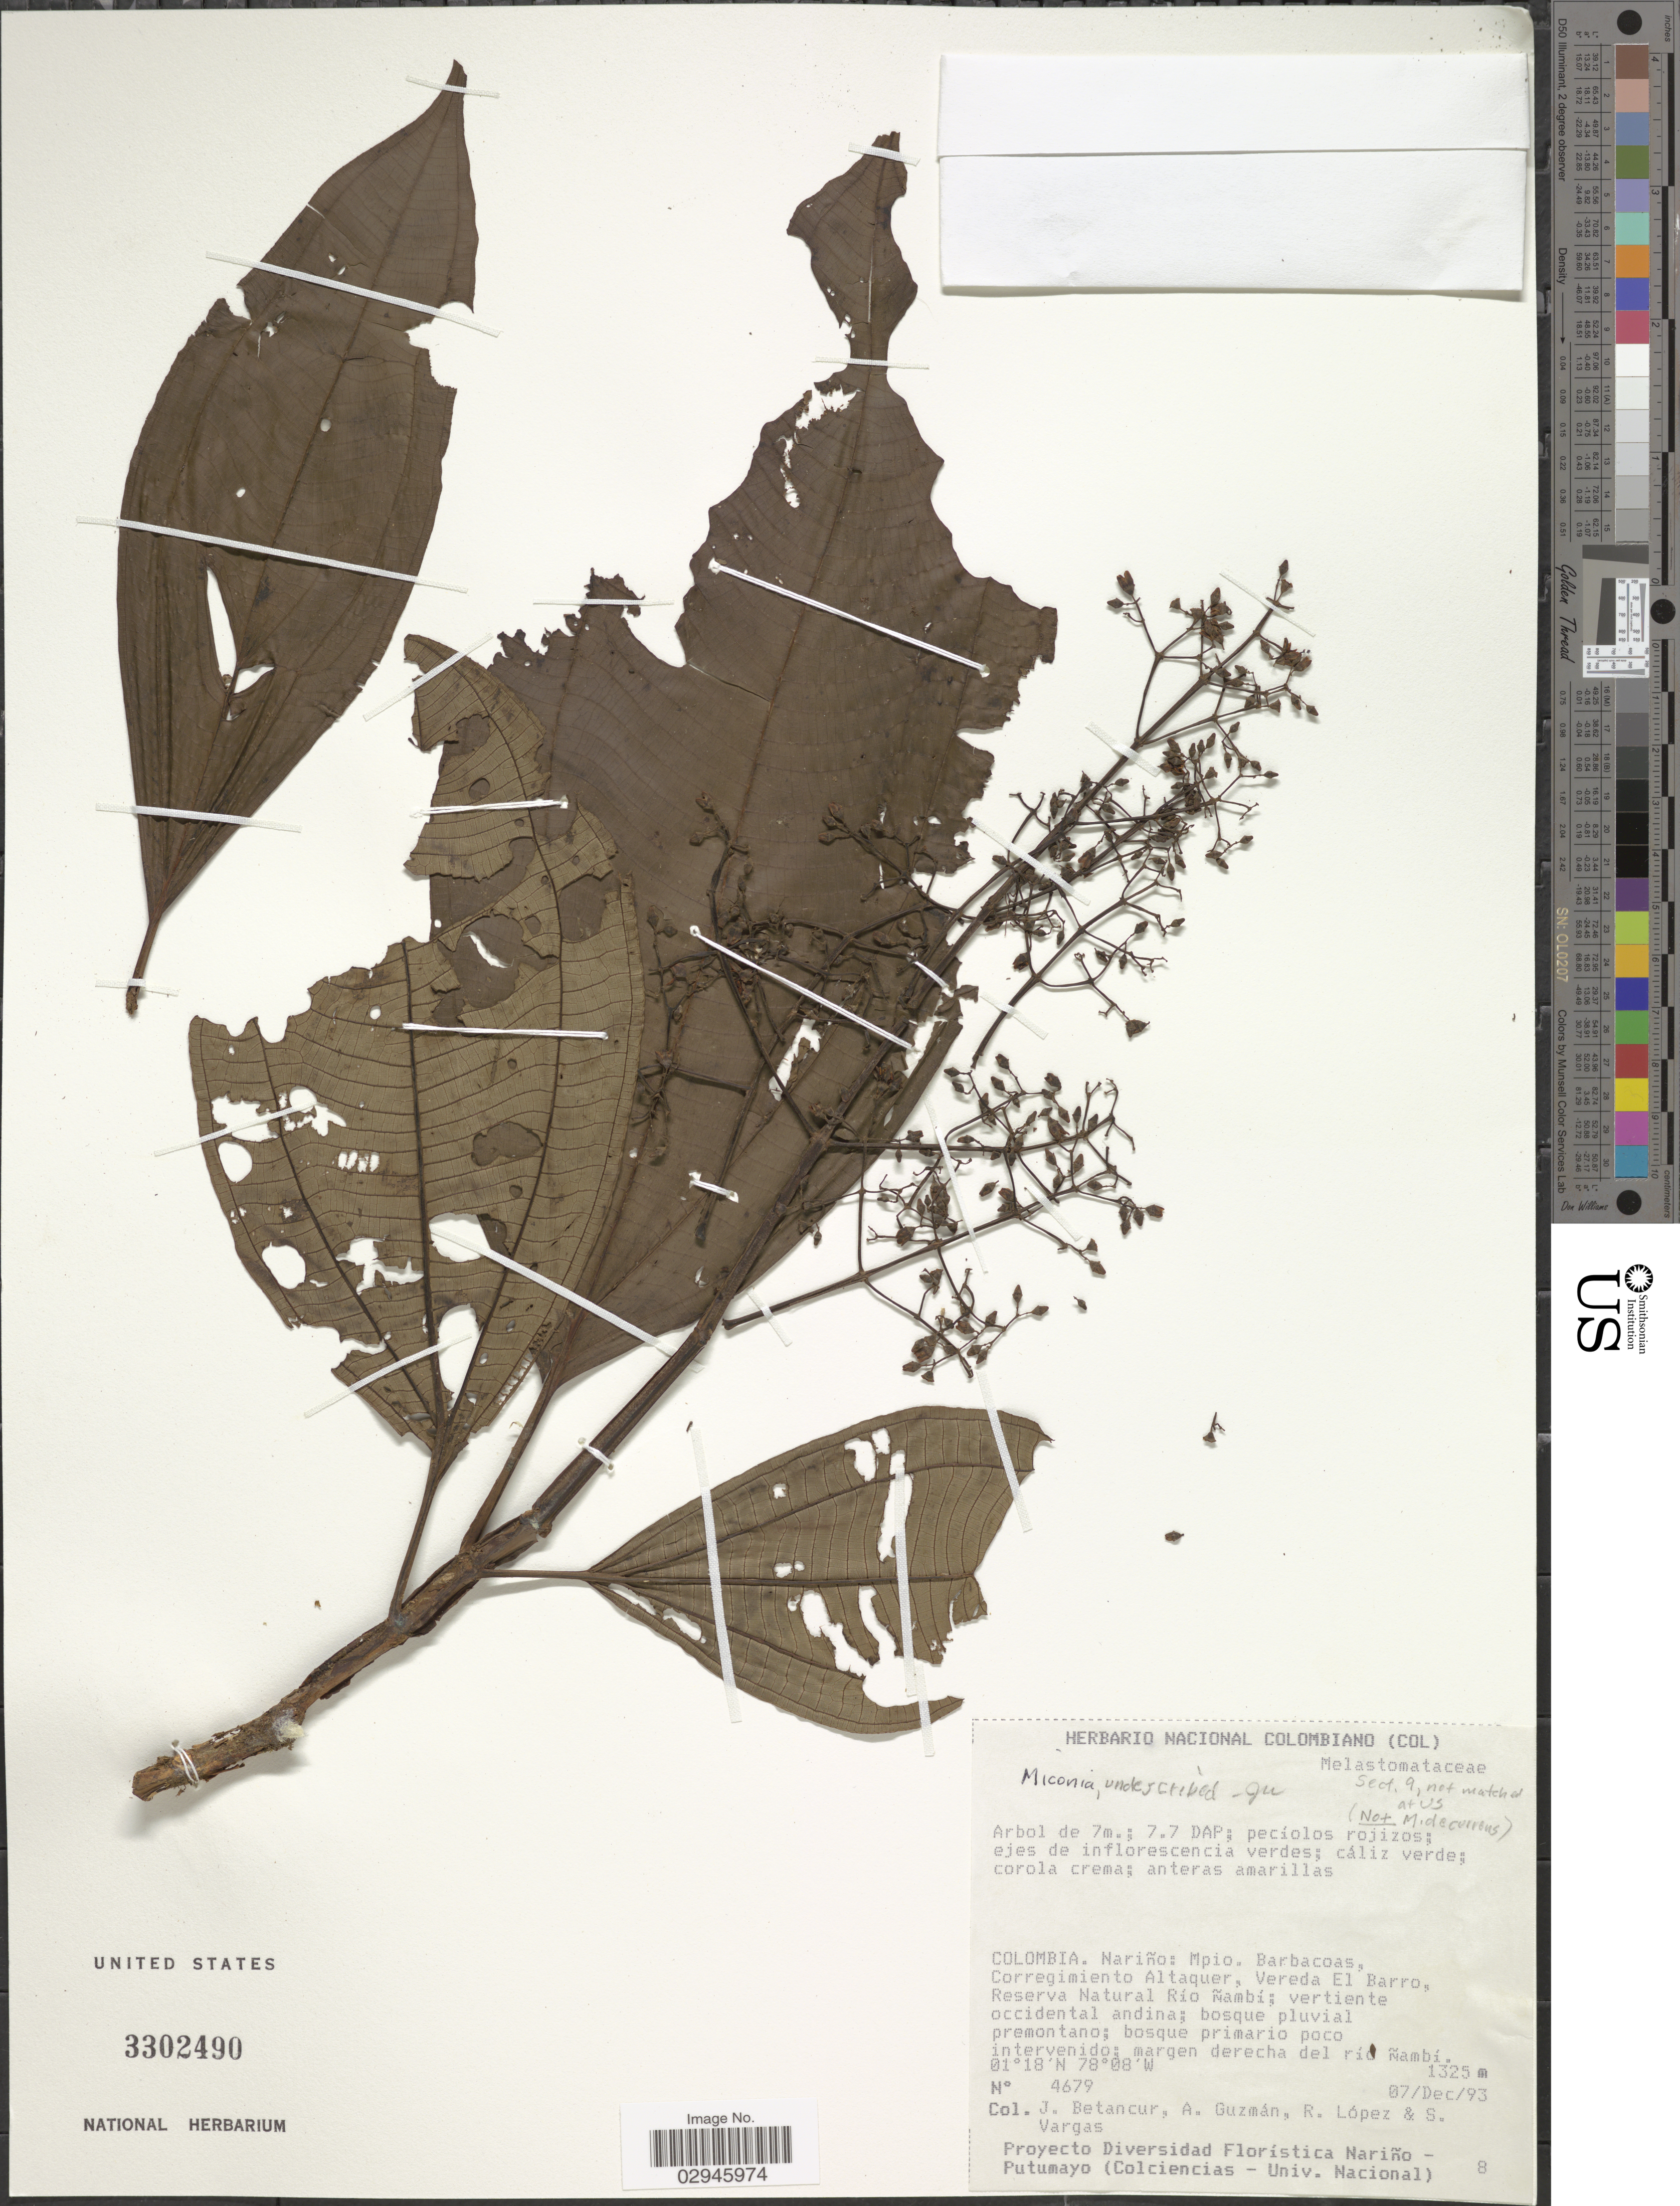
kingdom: Plantae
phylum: Tracheophyta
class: Magnoliopsida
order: Myrtales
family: Melastomataceae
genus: Miconia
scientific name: Miconia sp.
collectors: J. Betancur, A. Guzman, R. Lopez & S. Vargas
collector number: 4679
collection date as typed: Transcribed d/m/y: 7/12/93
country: Colombia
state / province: Nariño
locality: Mpio. Barbacoas, Corregimiento Altaquer, Vereda El Barro, Reserva Natural Río Ñambí; vertiente occidental andina; margen derecha del río Ñambí.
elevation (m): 1325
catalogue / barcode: US 3302490